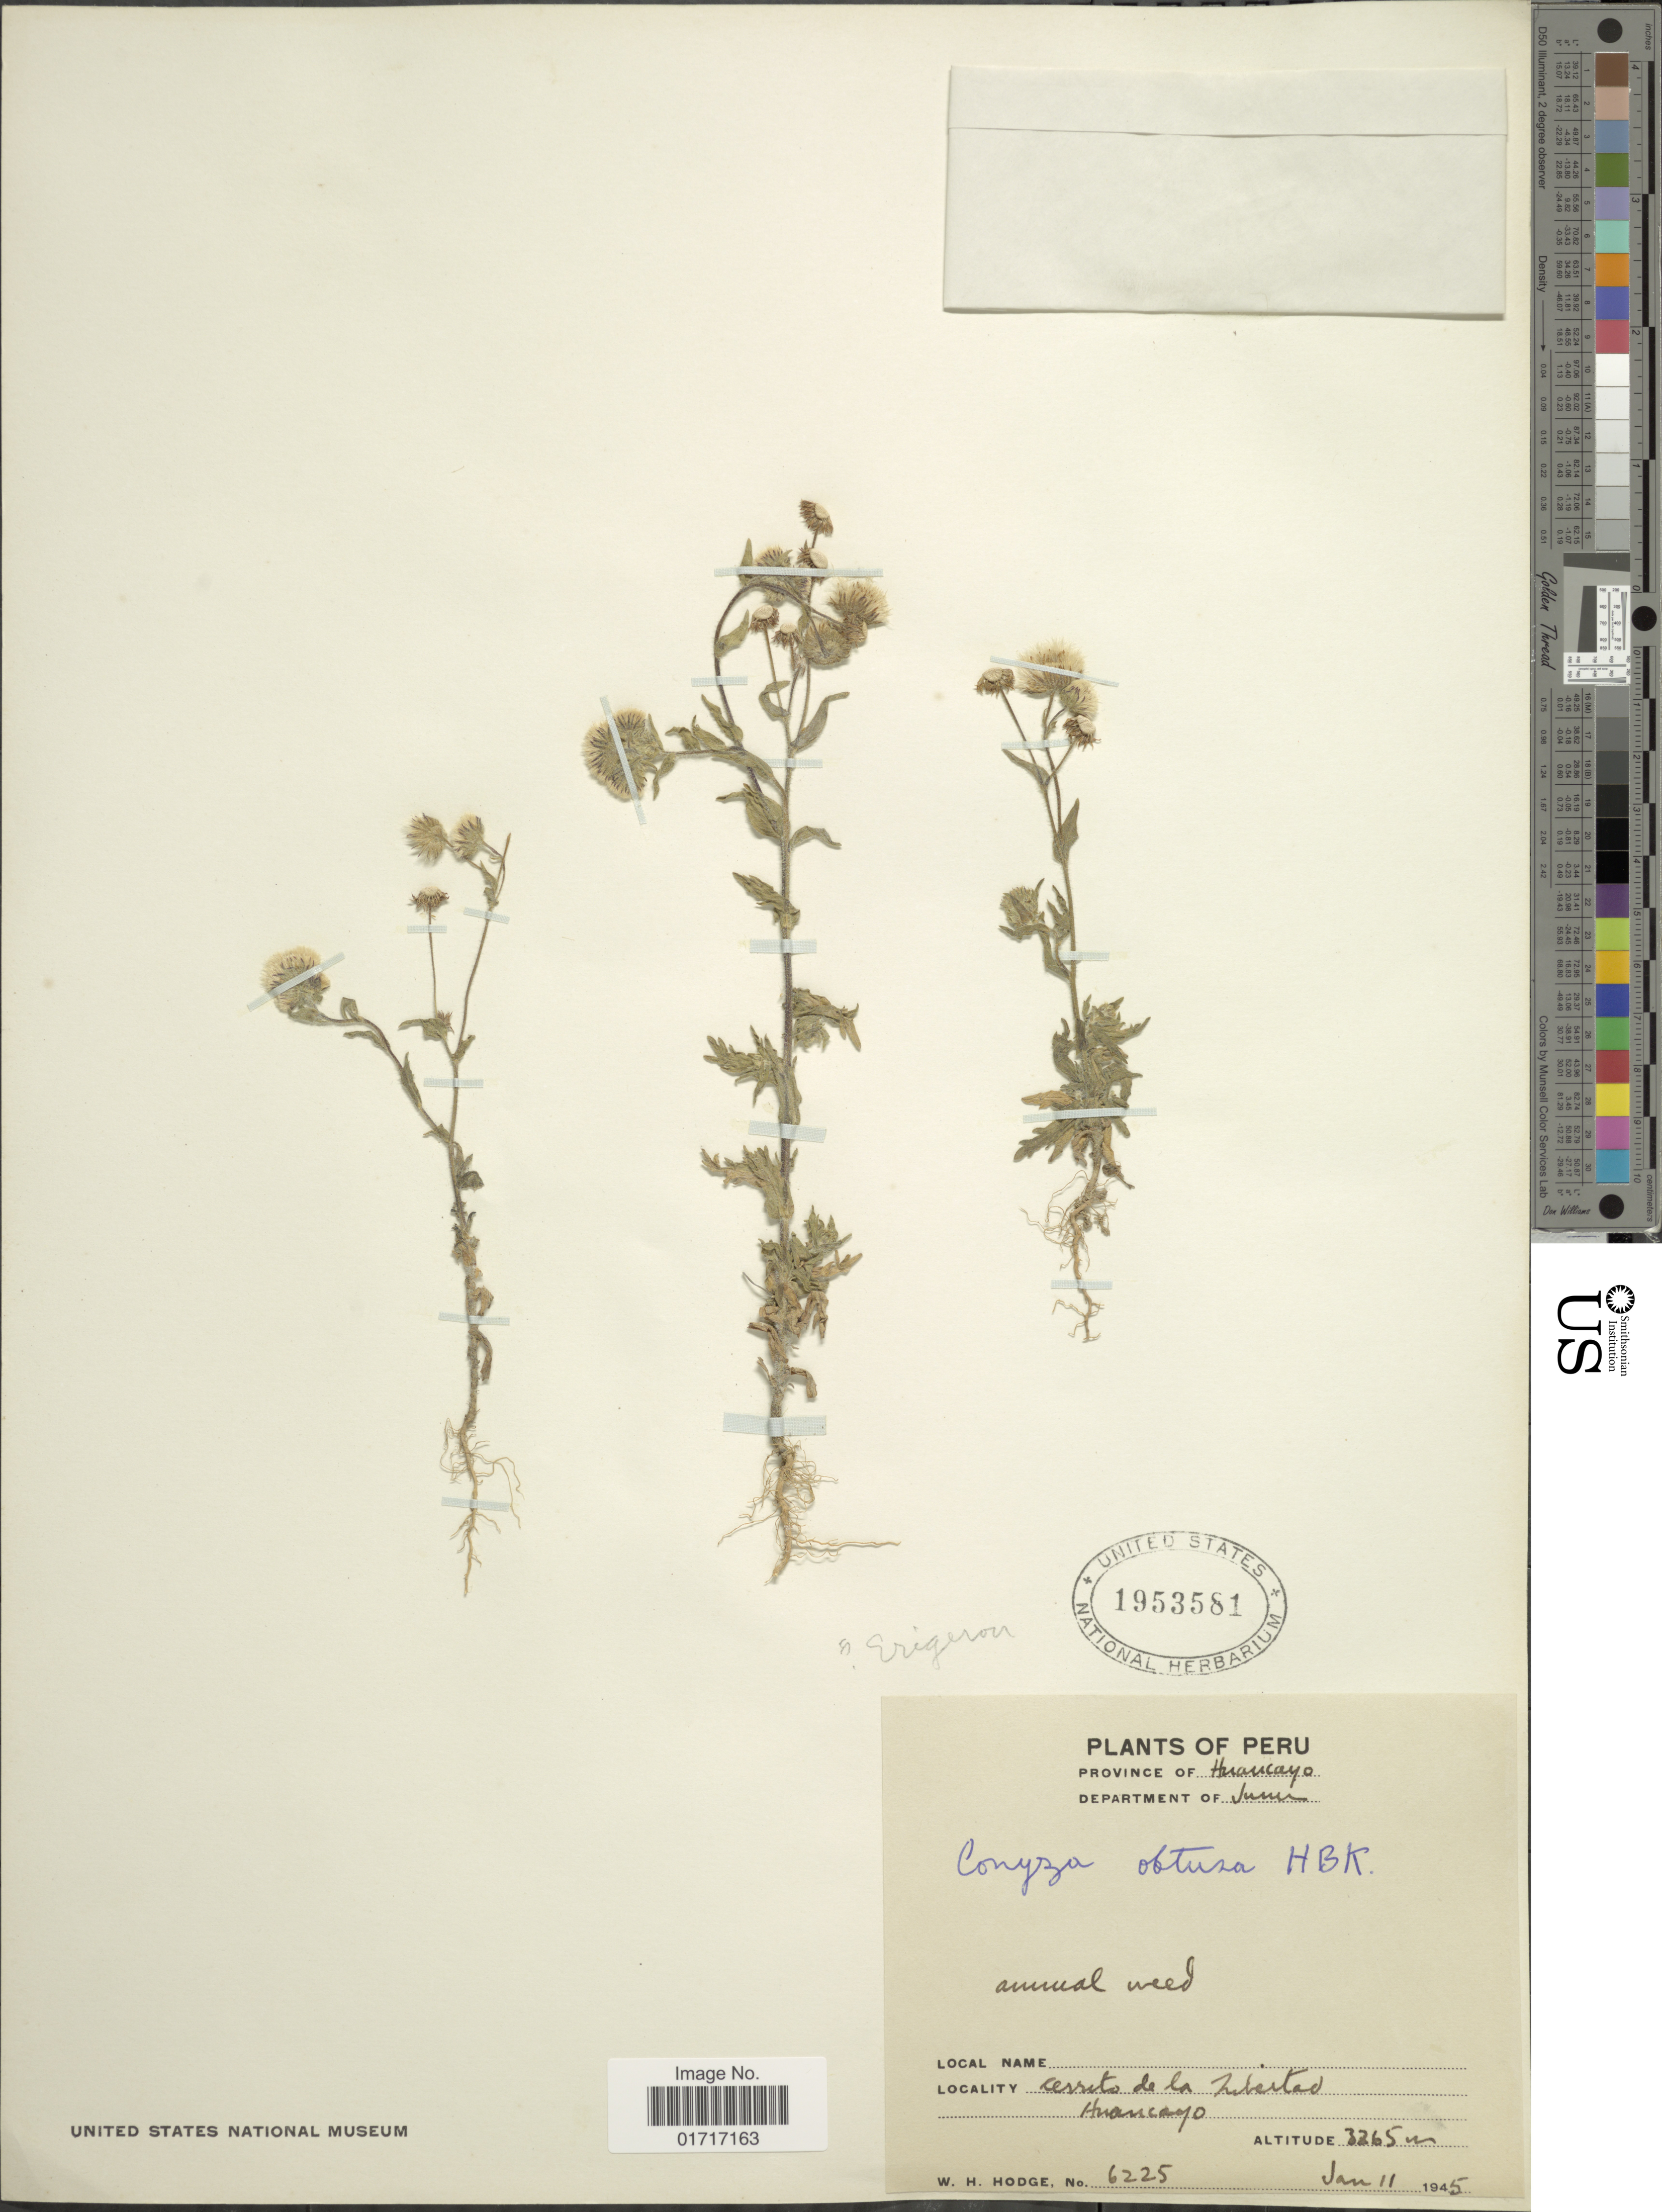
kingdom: Plantae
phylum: Tracheophyta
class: Magnoliopsida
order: Asterales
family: Asteraceae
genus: Conyza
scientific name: Conyza coronopifolia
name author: Kunth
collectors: W. Hodge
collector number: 6225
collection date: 1945-01-11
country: Peru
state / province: Junín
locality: Cerrito de la Libertad, Huancayo, Province of Huancayo, Department of Junín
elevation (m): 3265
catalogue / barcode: US 1953581